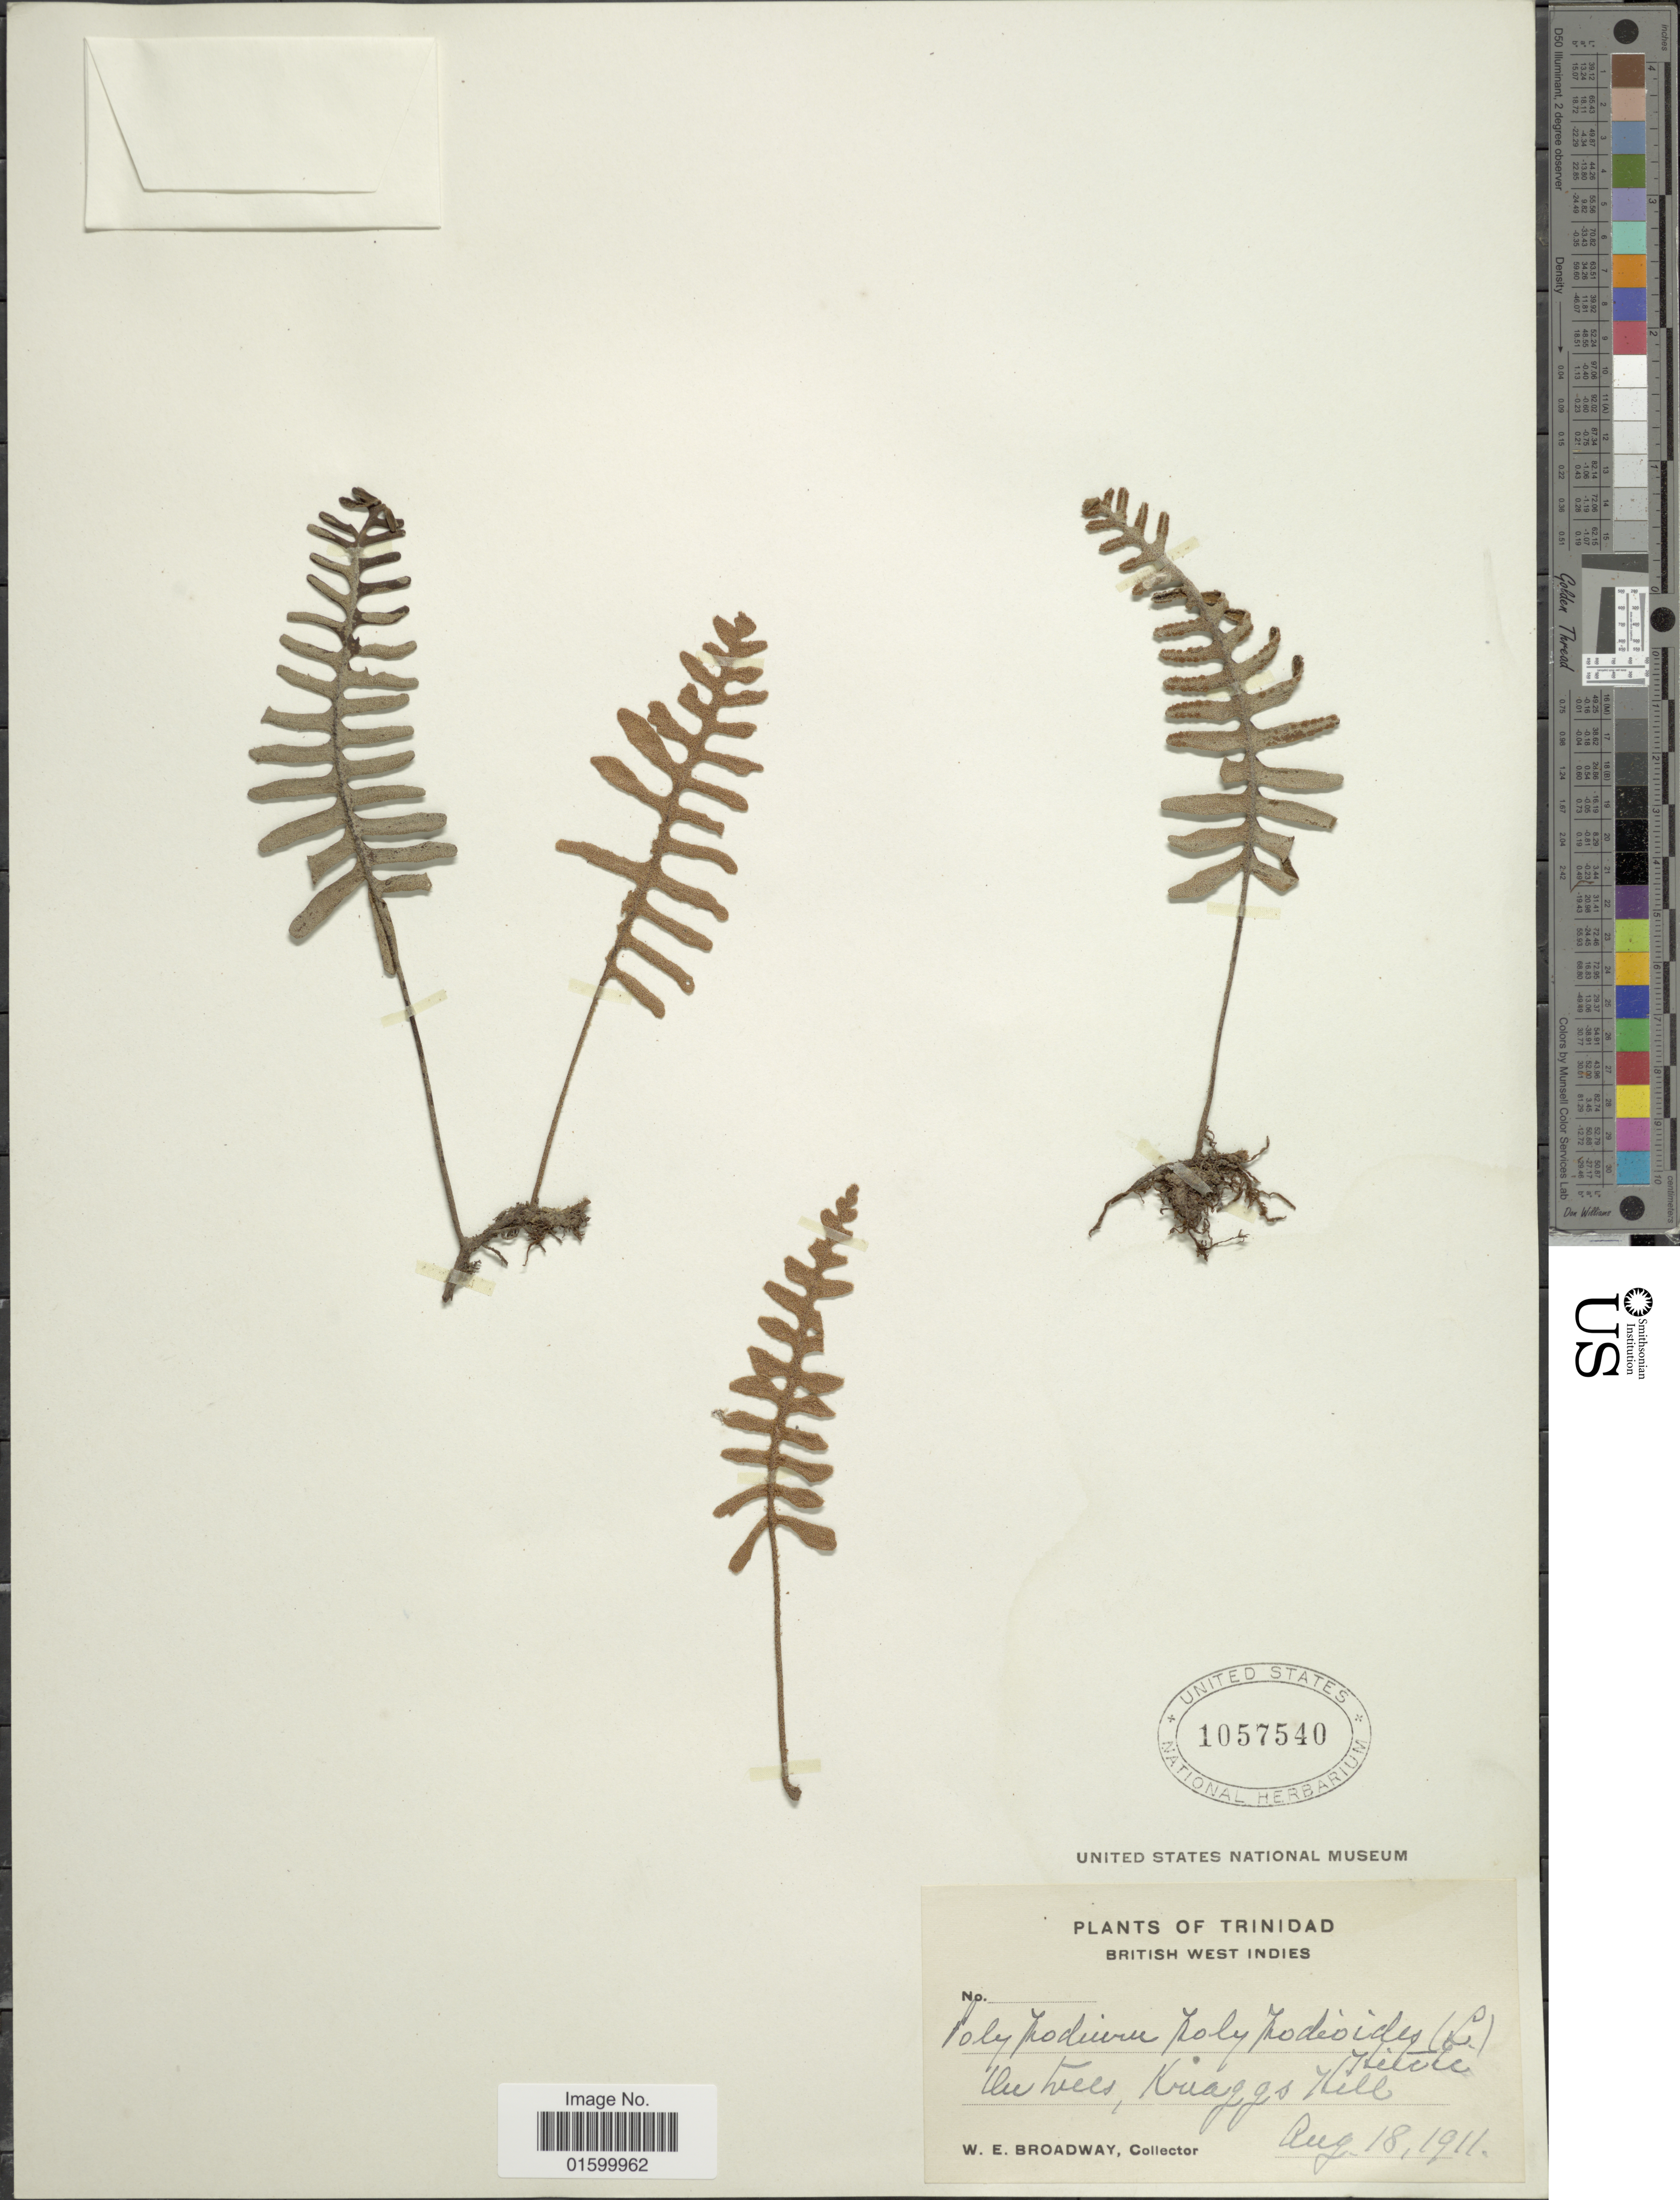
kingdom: Plantae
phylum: Tracheophyta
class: Polypodiopsida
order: Polypodiales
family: Polypodiaceae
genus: Pleopeltis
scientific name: Pleopeltis polypodioides var. burchellii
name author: (Baker) A.R. Sm.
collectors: W. E. Broadway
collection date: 1911-08-18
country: Trinidad and Tobago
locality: Trinidad, British West Indies, Kriaggs Hill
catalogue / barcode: US 1057540